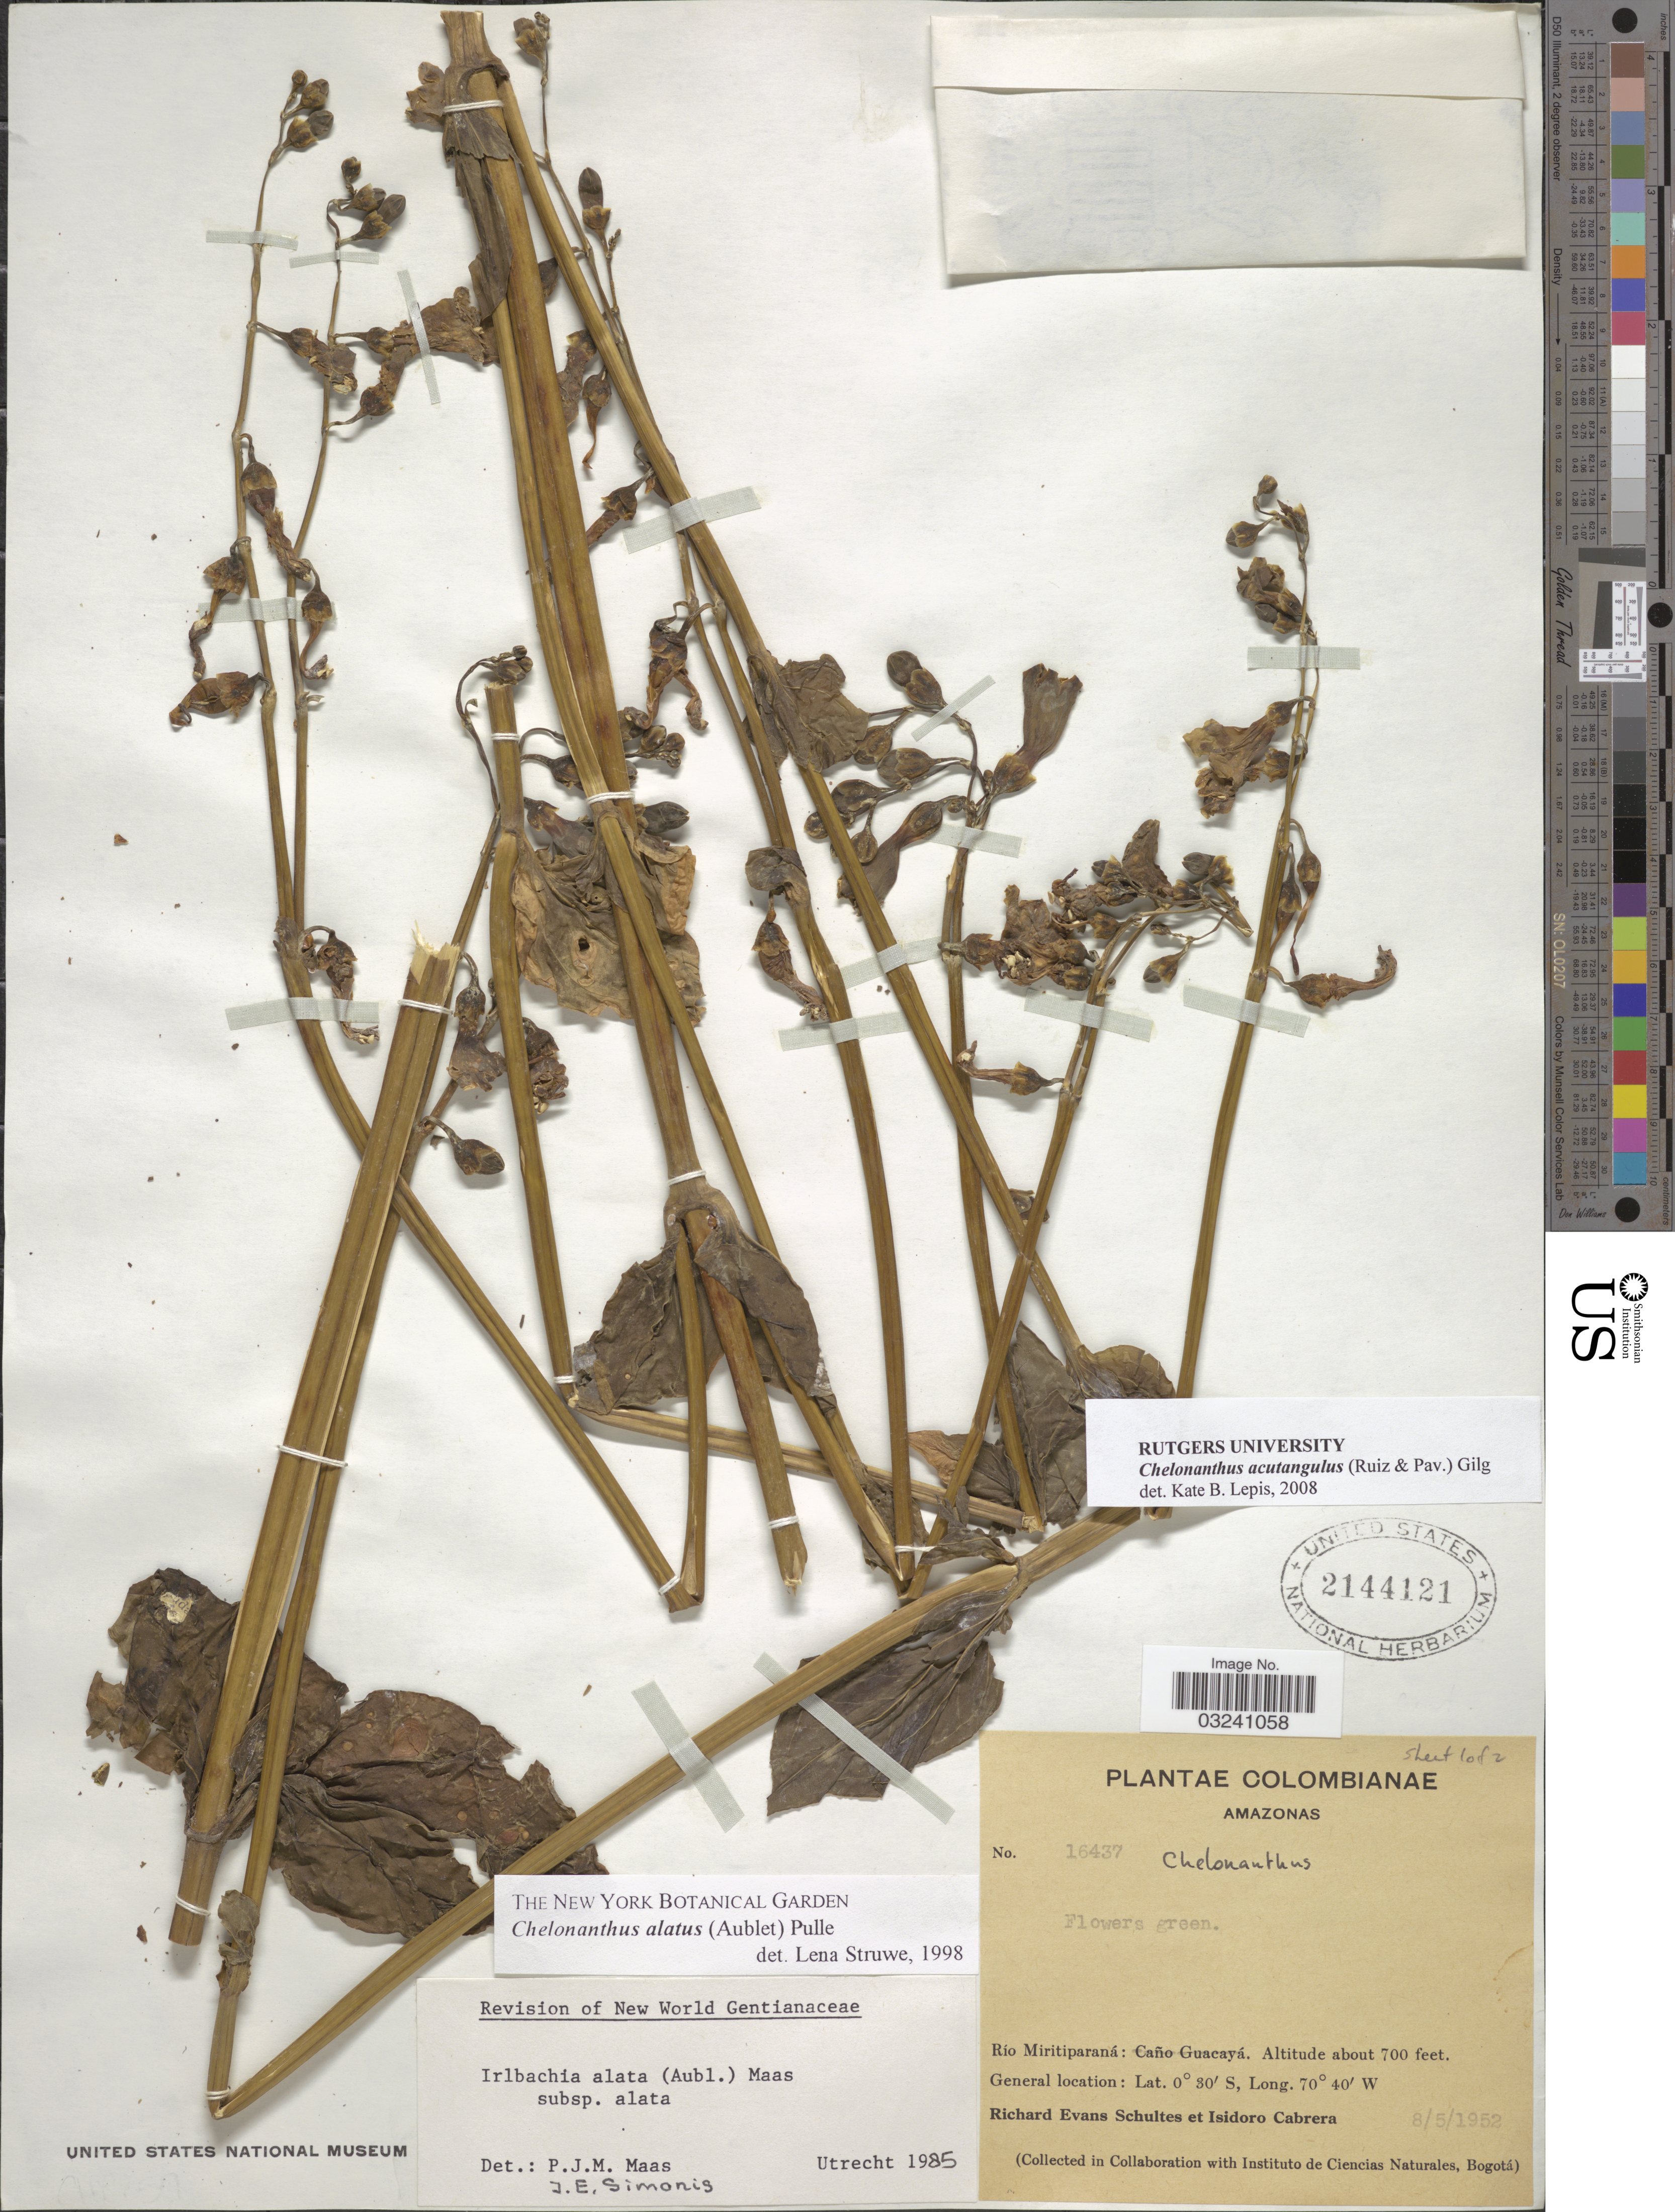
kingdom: Plantae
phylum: Tracheophyta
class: Magnoliopsida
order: Gentianales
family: Gentianaceae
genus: Chelonanthus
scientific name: Chelonanthus acutangulus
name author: (Ruiz & Pav.) Gilg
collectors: R. E. Schultes & I. Cabrera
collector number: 16437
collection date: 1952-05-08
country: Colombia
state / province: Amazônas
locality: Río Miritiparaná.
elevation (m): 213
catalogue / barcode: US 2144121